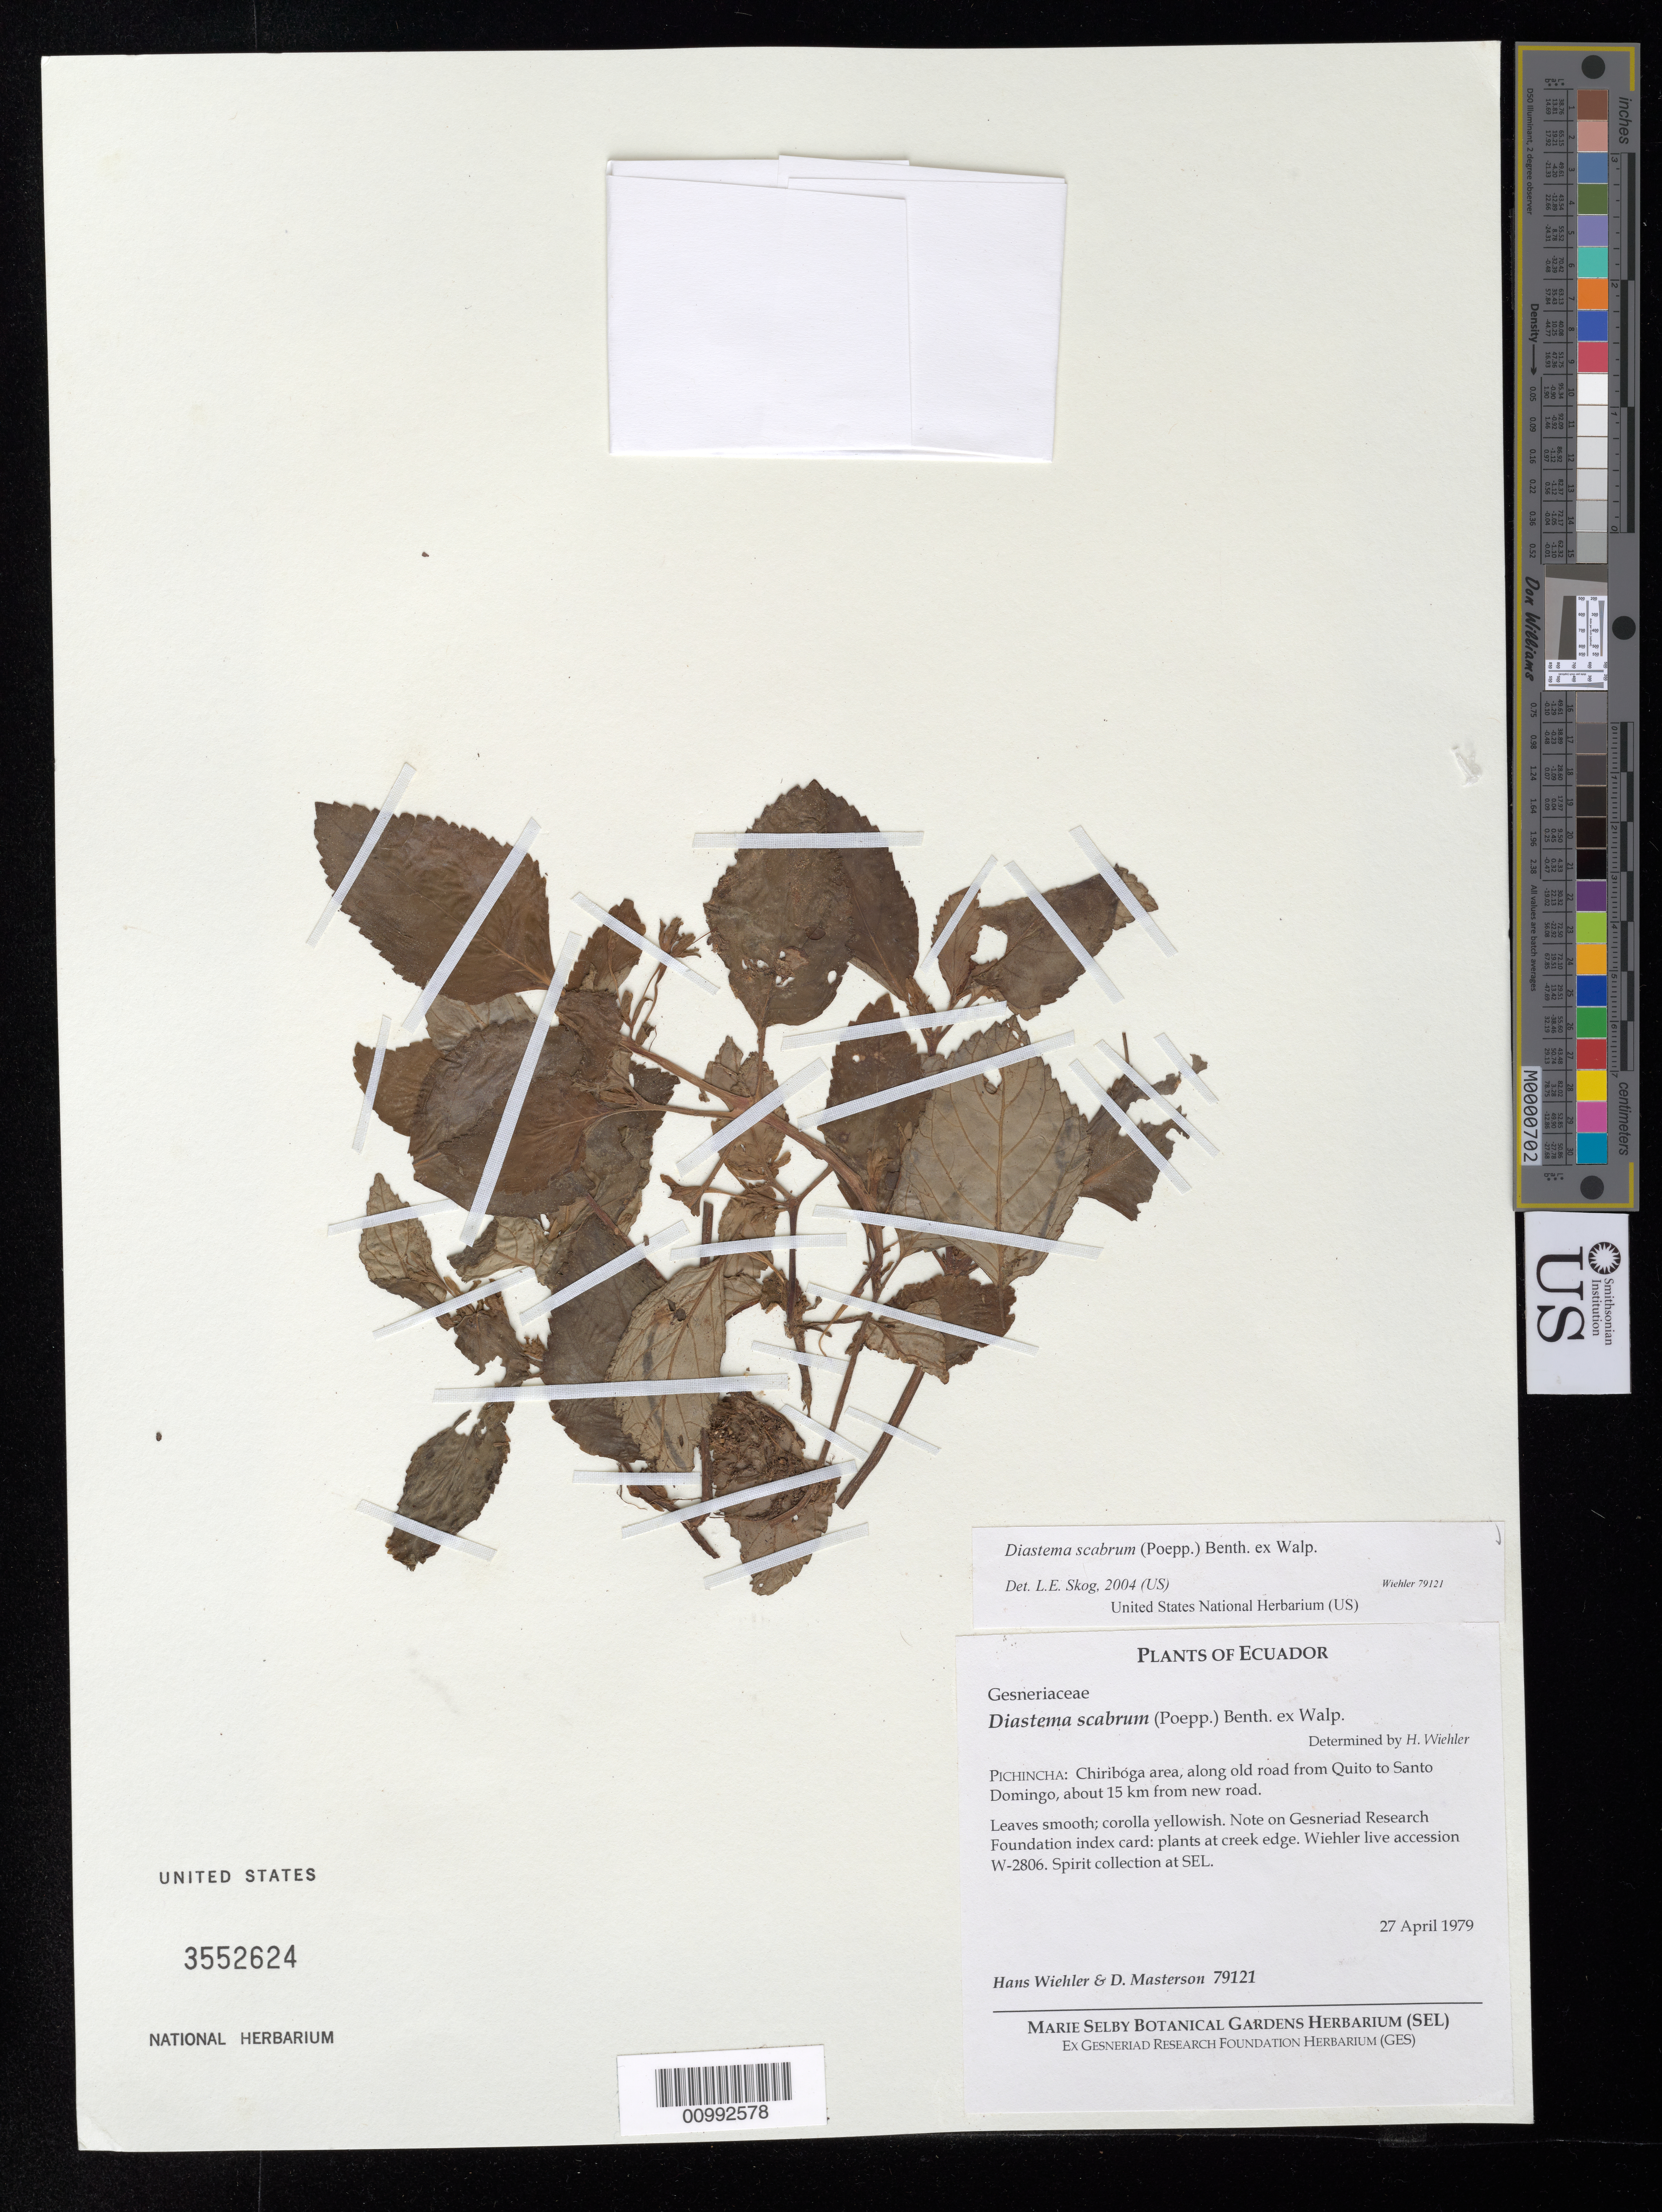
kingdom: Plantae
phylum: Tracheophyta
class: Magnoliopsida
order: Lamiales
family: Gesneriaceae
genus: Diastema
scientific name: Diastema scabrum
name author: (Poepp.) Benth. ex Walp.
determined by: Skog, Laurence E.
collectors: H. J. Wiehler & D. Masterson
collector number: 79121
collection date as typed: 27 Apr 1979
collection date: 1979-04-27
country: Ecuador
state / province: Pichincha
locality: Pichincha: Chiriboga area, along old road from Quito to Santo Domingo, about 15 km from new road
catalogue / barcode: US 3552624